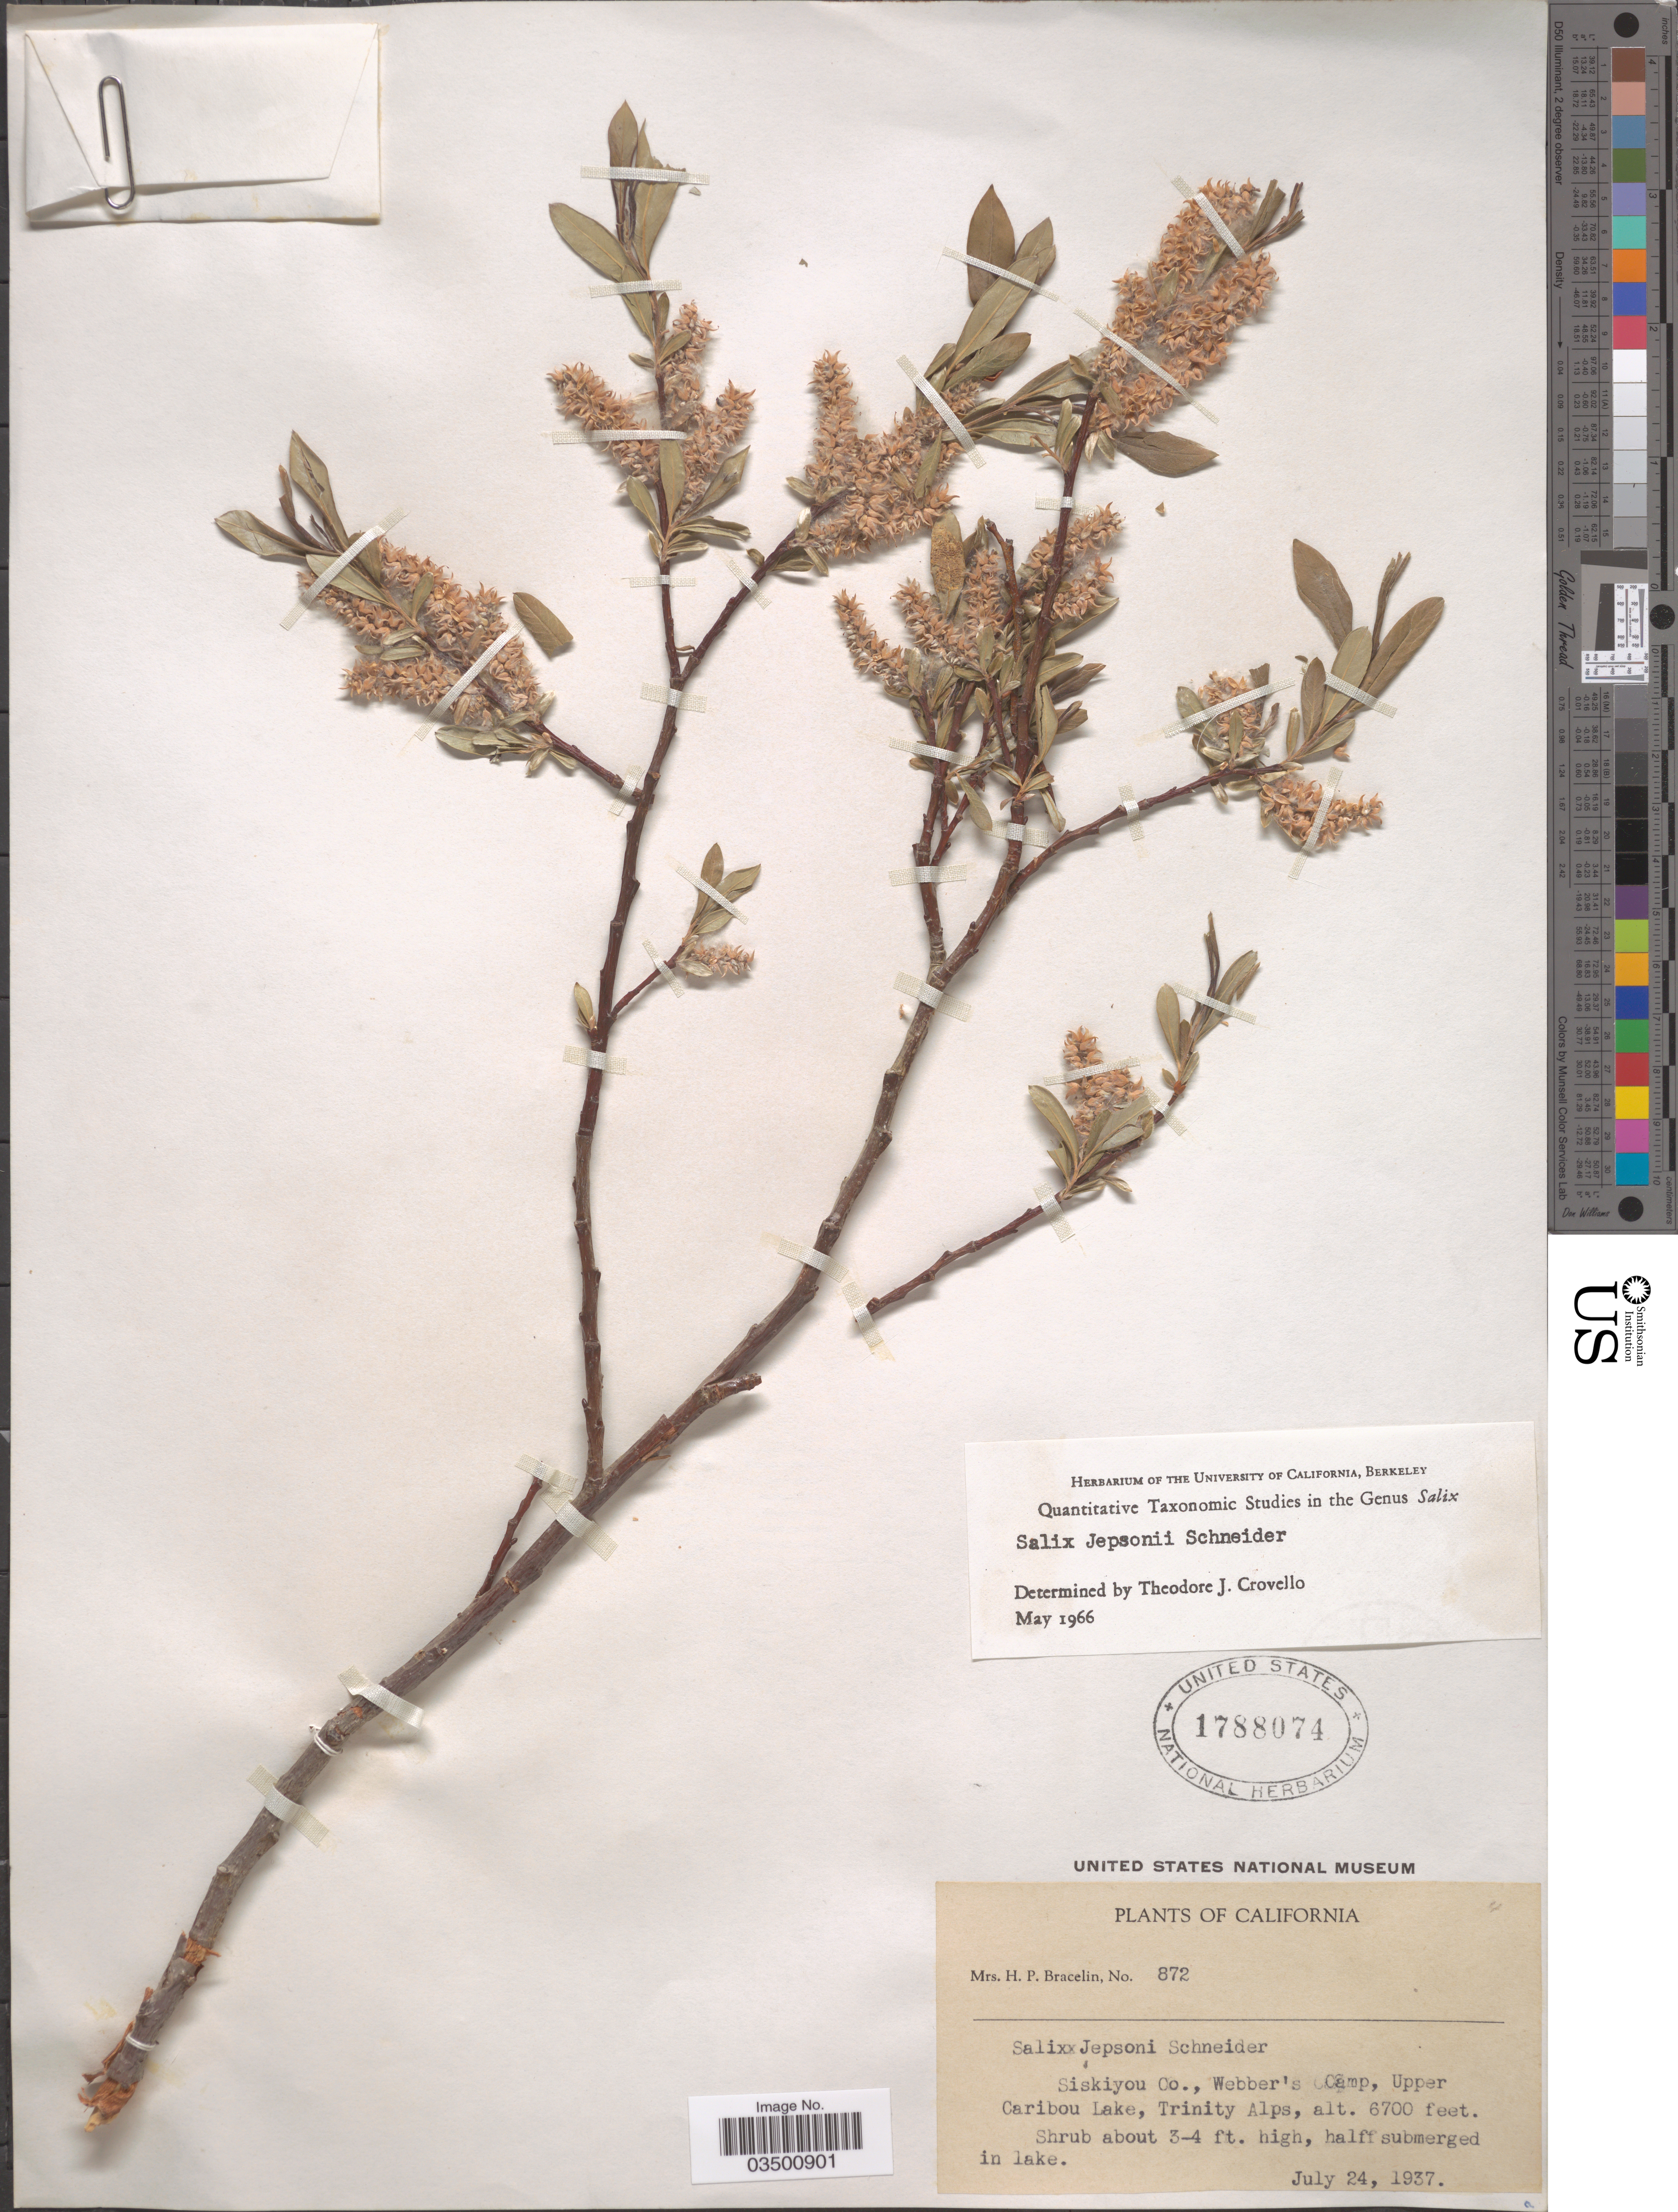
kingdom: Plantae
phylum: Tracheophyta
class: Magnoliopsida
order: Malpighiales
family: Salicaceae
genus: Salix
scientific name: Salix jepsonii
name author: C.K. Schneid.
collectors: H. Bracelin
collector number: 872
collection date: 1937-07-24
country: United States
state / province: California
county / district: Siskiyou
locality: Siskiyou Co., Webber's Camp, Upper Caribou Lake, Trinity Alps.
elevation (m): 2042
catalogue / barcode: US 1788074